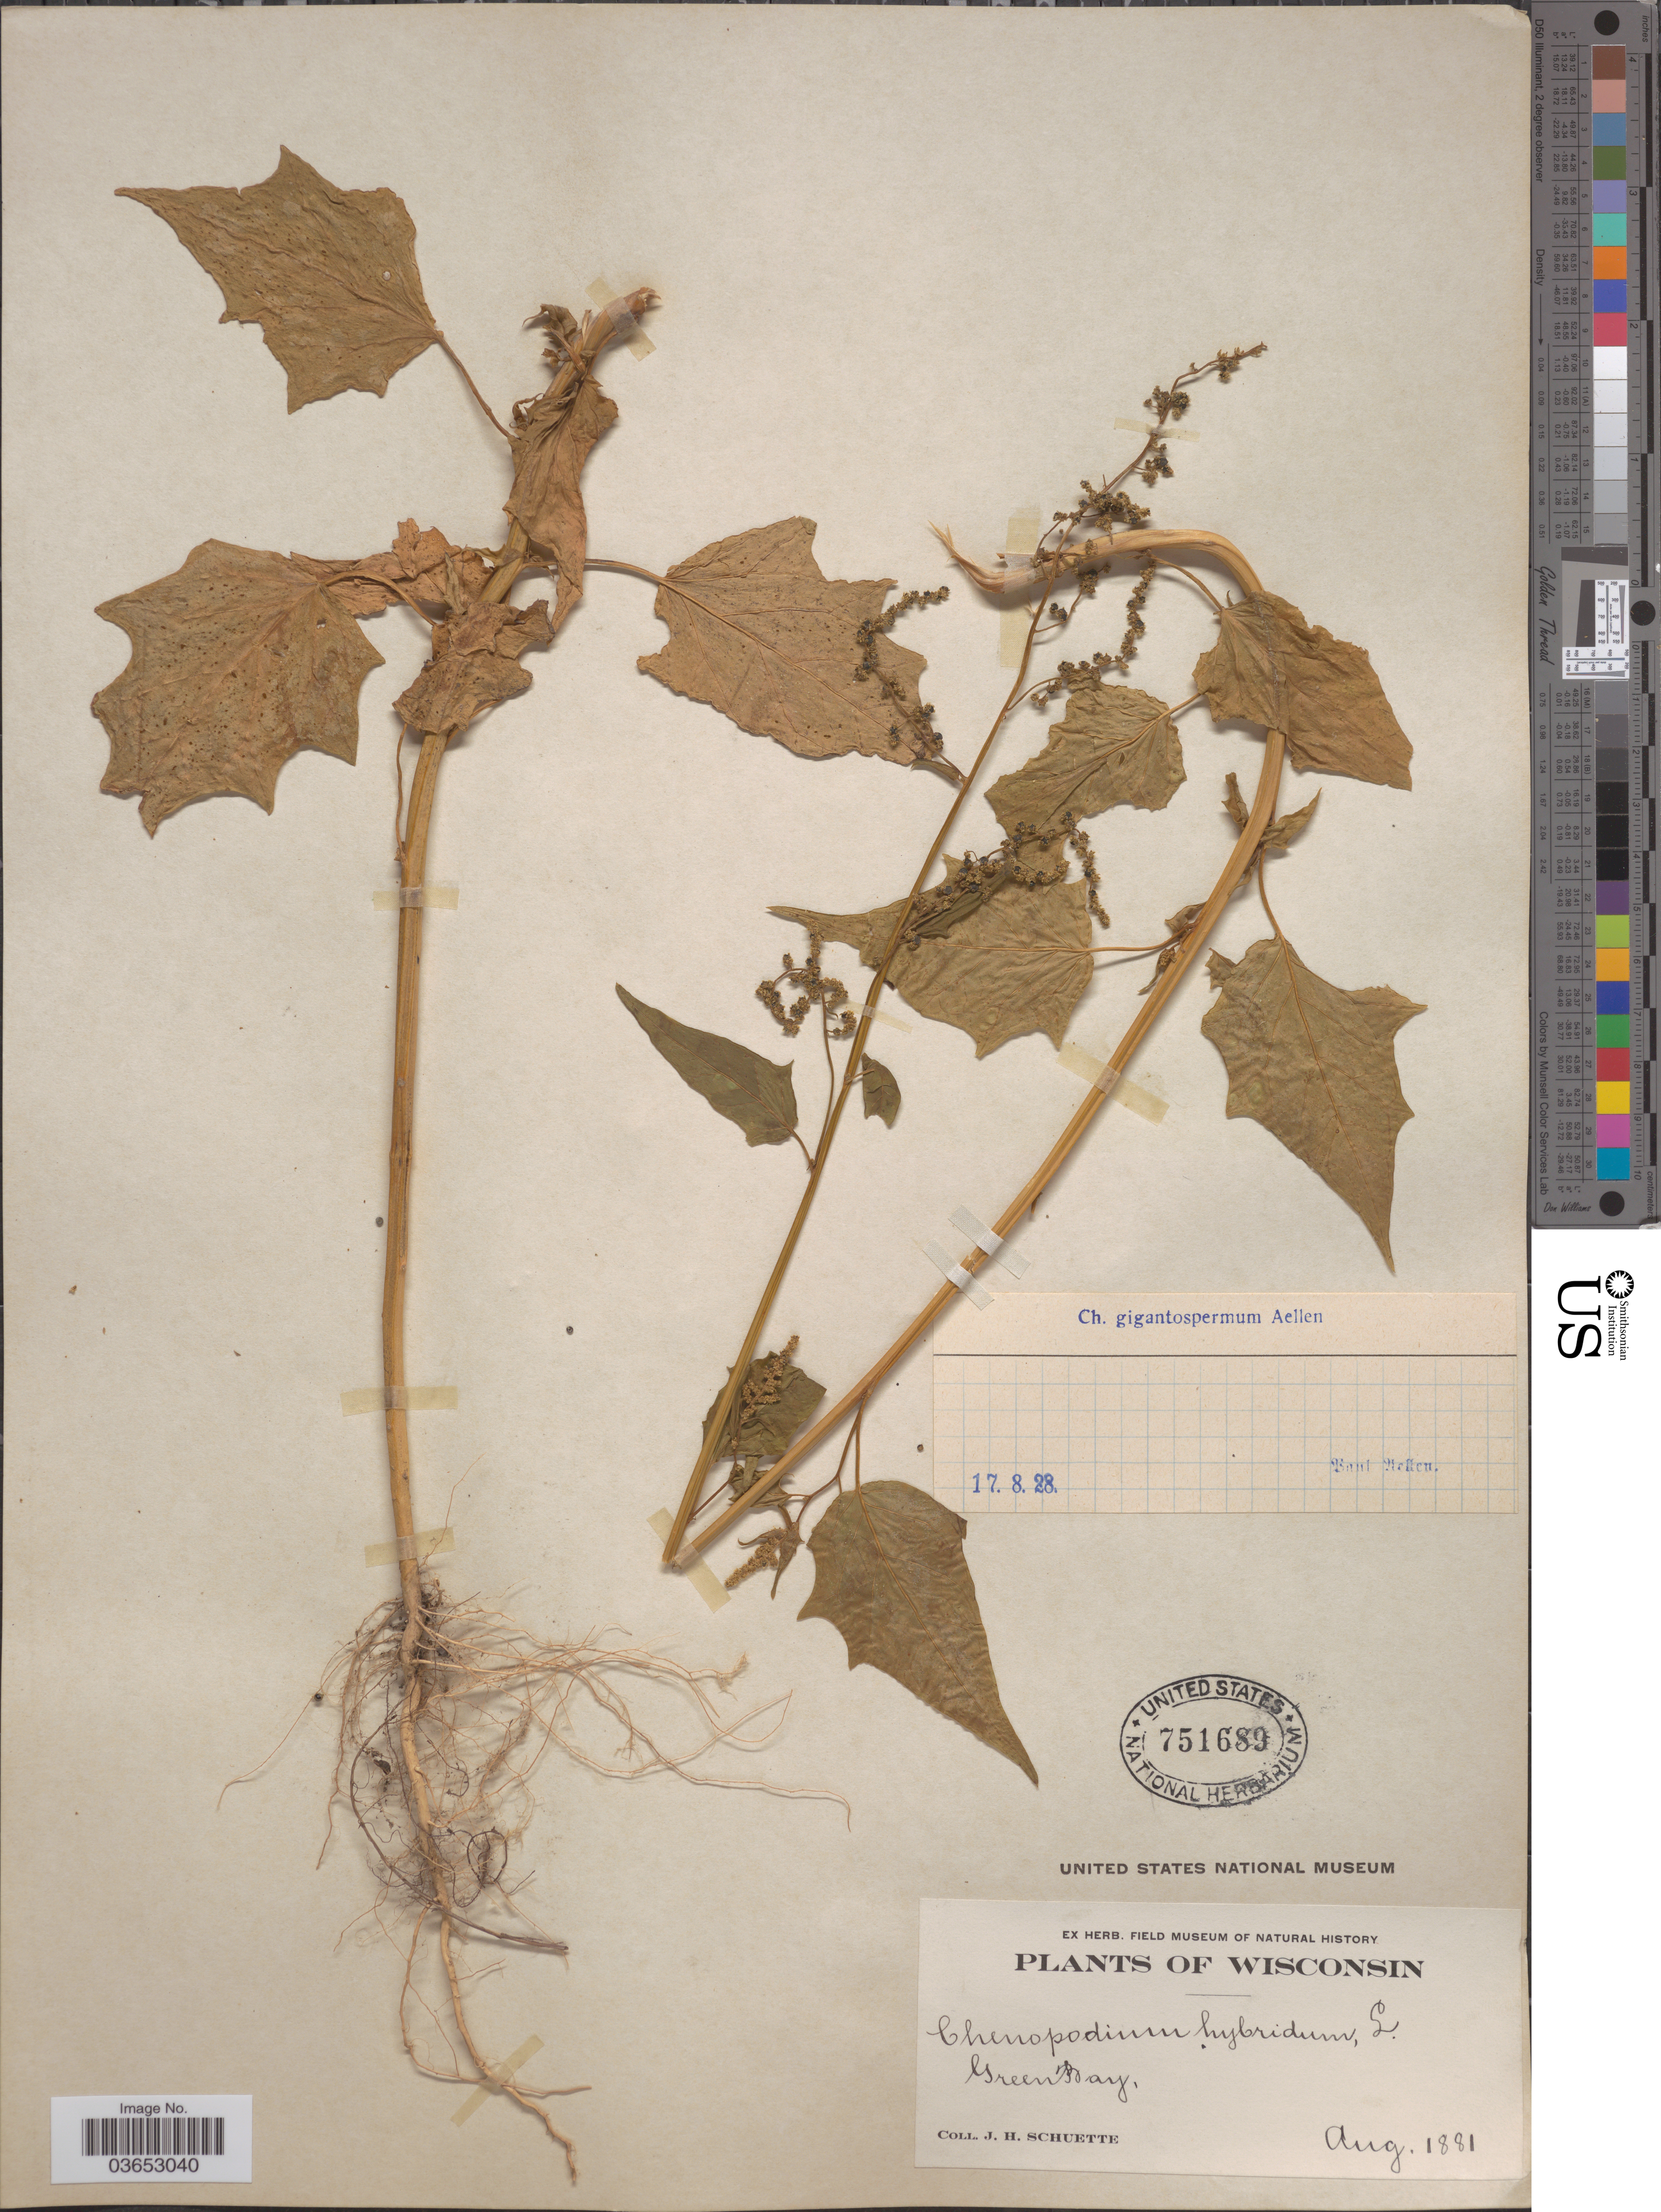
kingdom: Plantae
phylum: Tracheophyta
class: Magnoliopsida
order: Caryophyllales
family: Amaranthaceae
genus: Chenopodium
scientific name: Chenopodium gigantospermum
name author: Aellen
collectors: J. H. Schuette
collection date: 1881-08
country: United States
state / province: Wisconsin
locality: Green Bay.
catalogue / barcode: US 751689